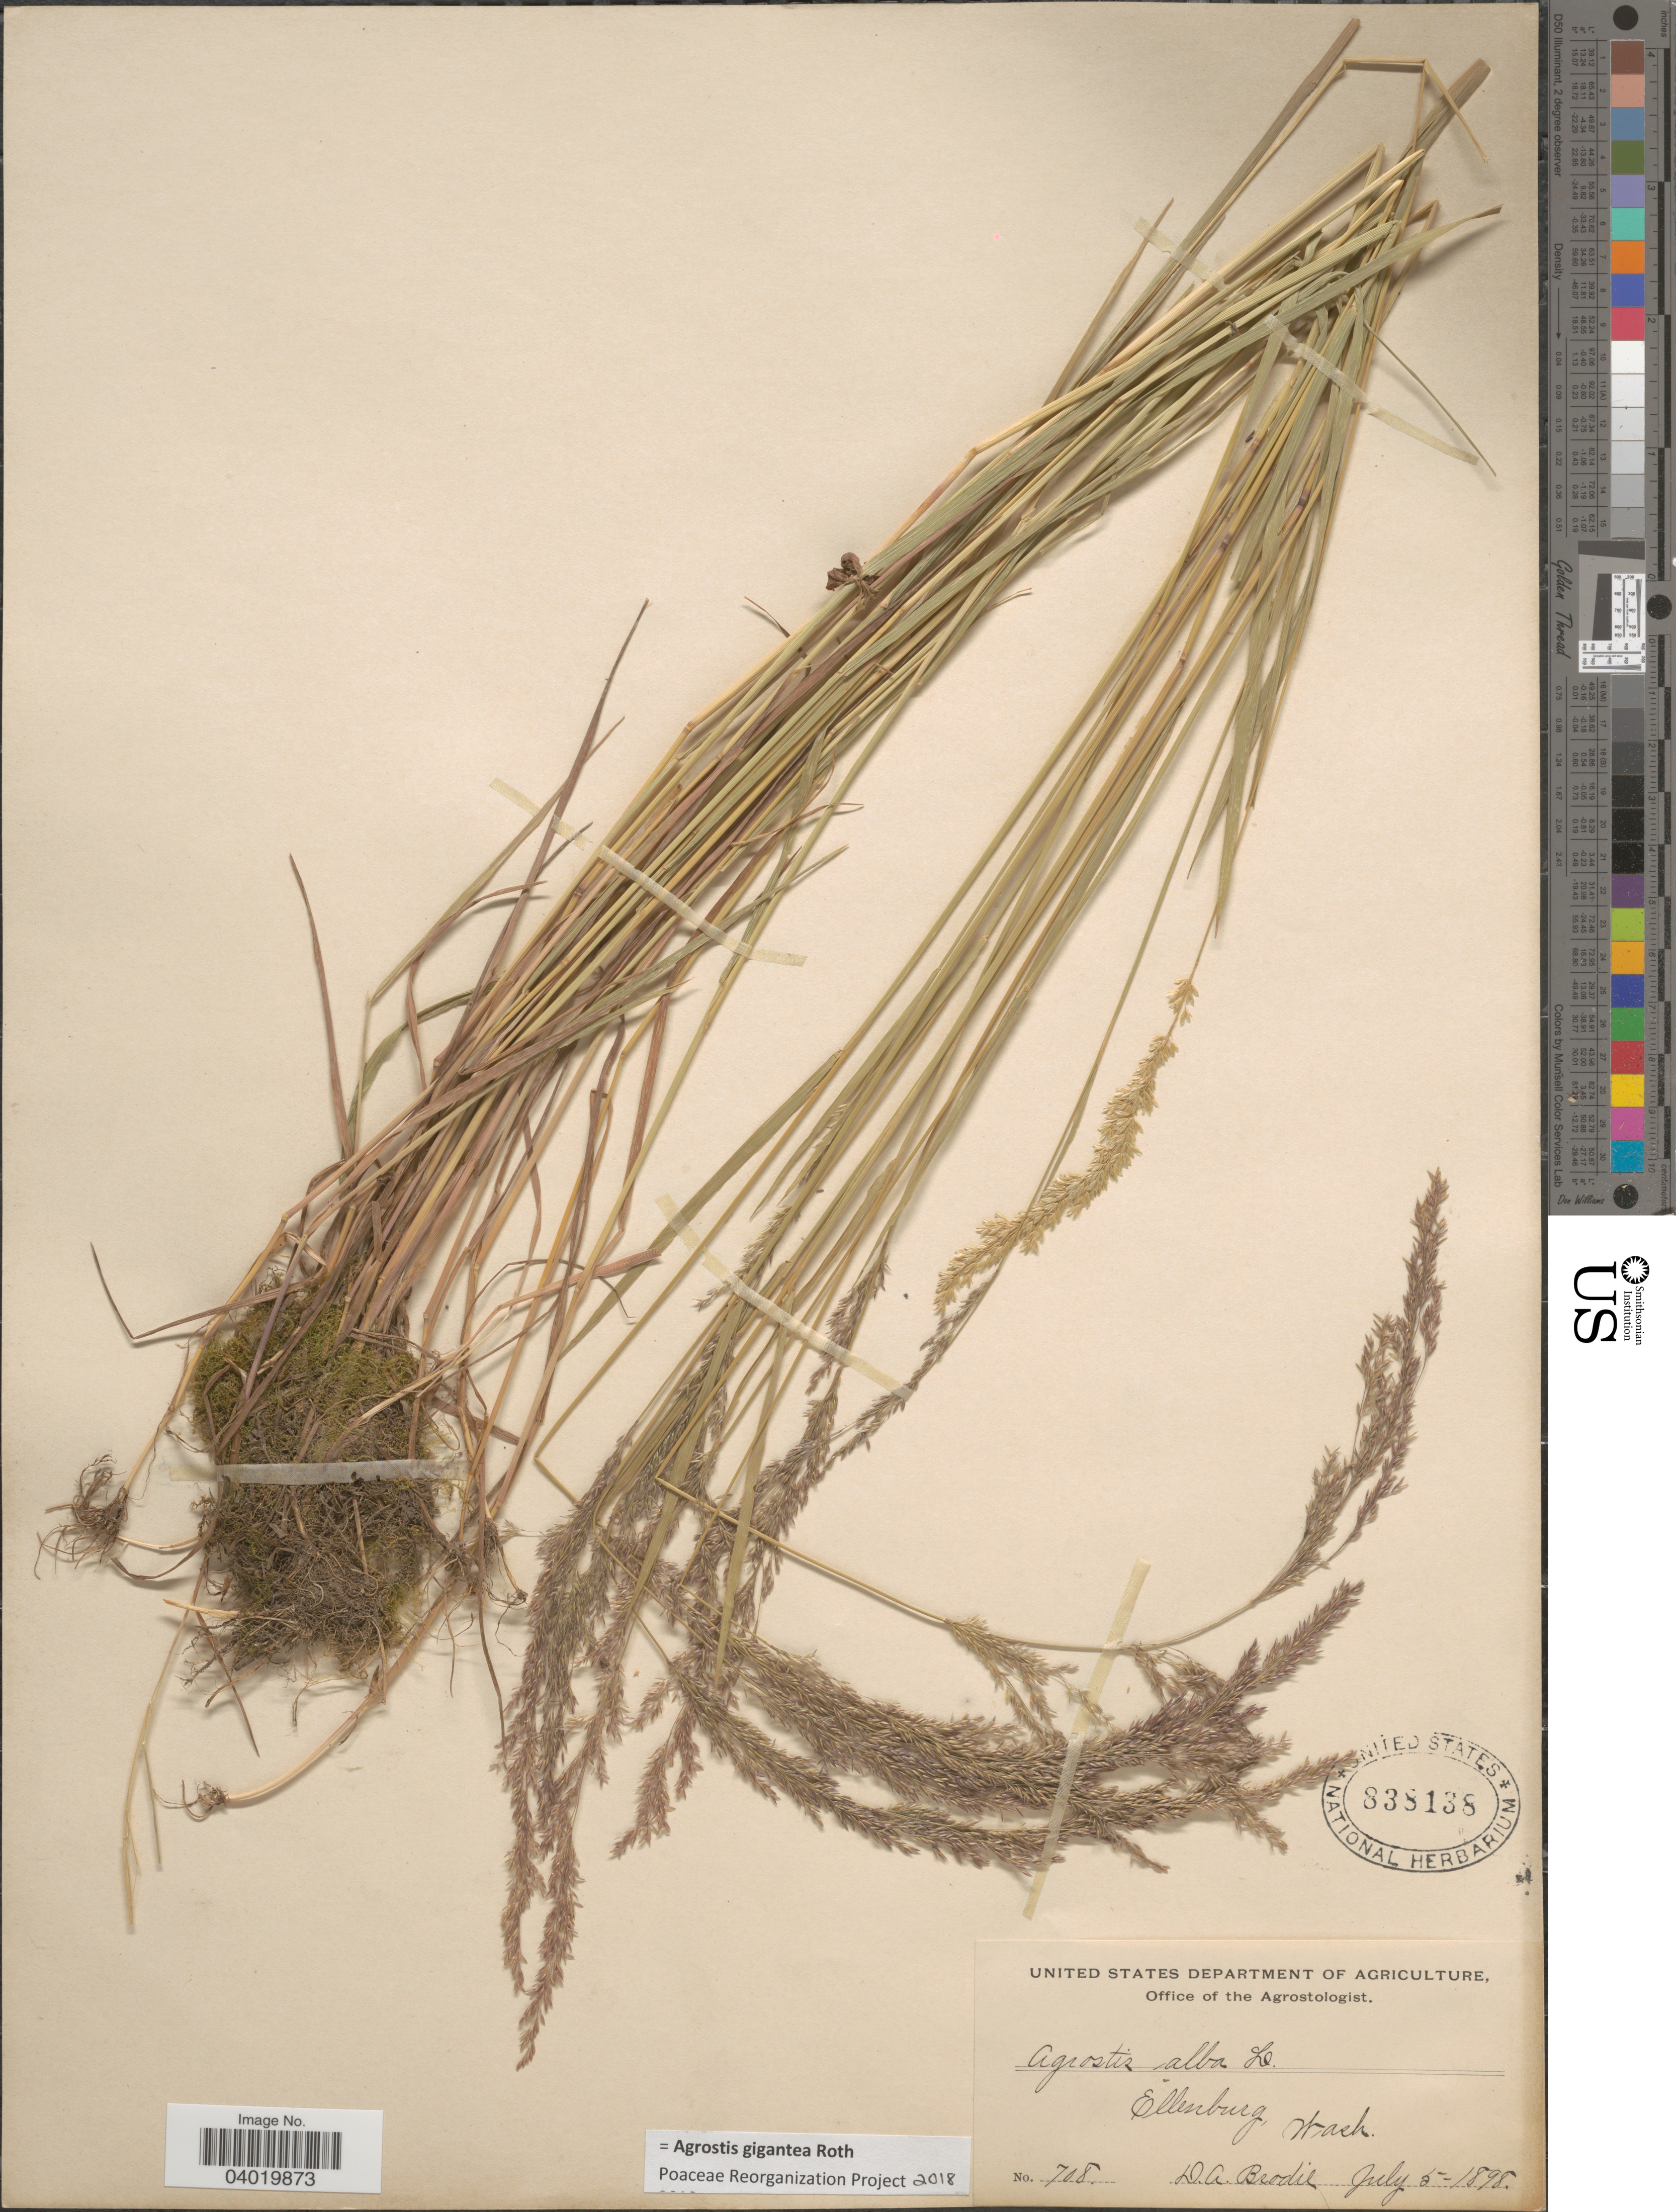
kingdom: Plantae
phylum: Tracheophyta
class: Liliopsida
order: Poales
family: Poaceae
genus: Agrostis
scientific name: Agrostis gigantea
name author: Roth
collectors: D. Brodie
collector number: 708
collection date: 1898-07-05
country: United States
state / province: Washington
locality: Ellenburg.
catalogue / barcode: US 838138